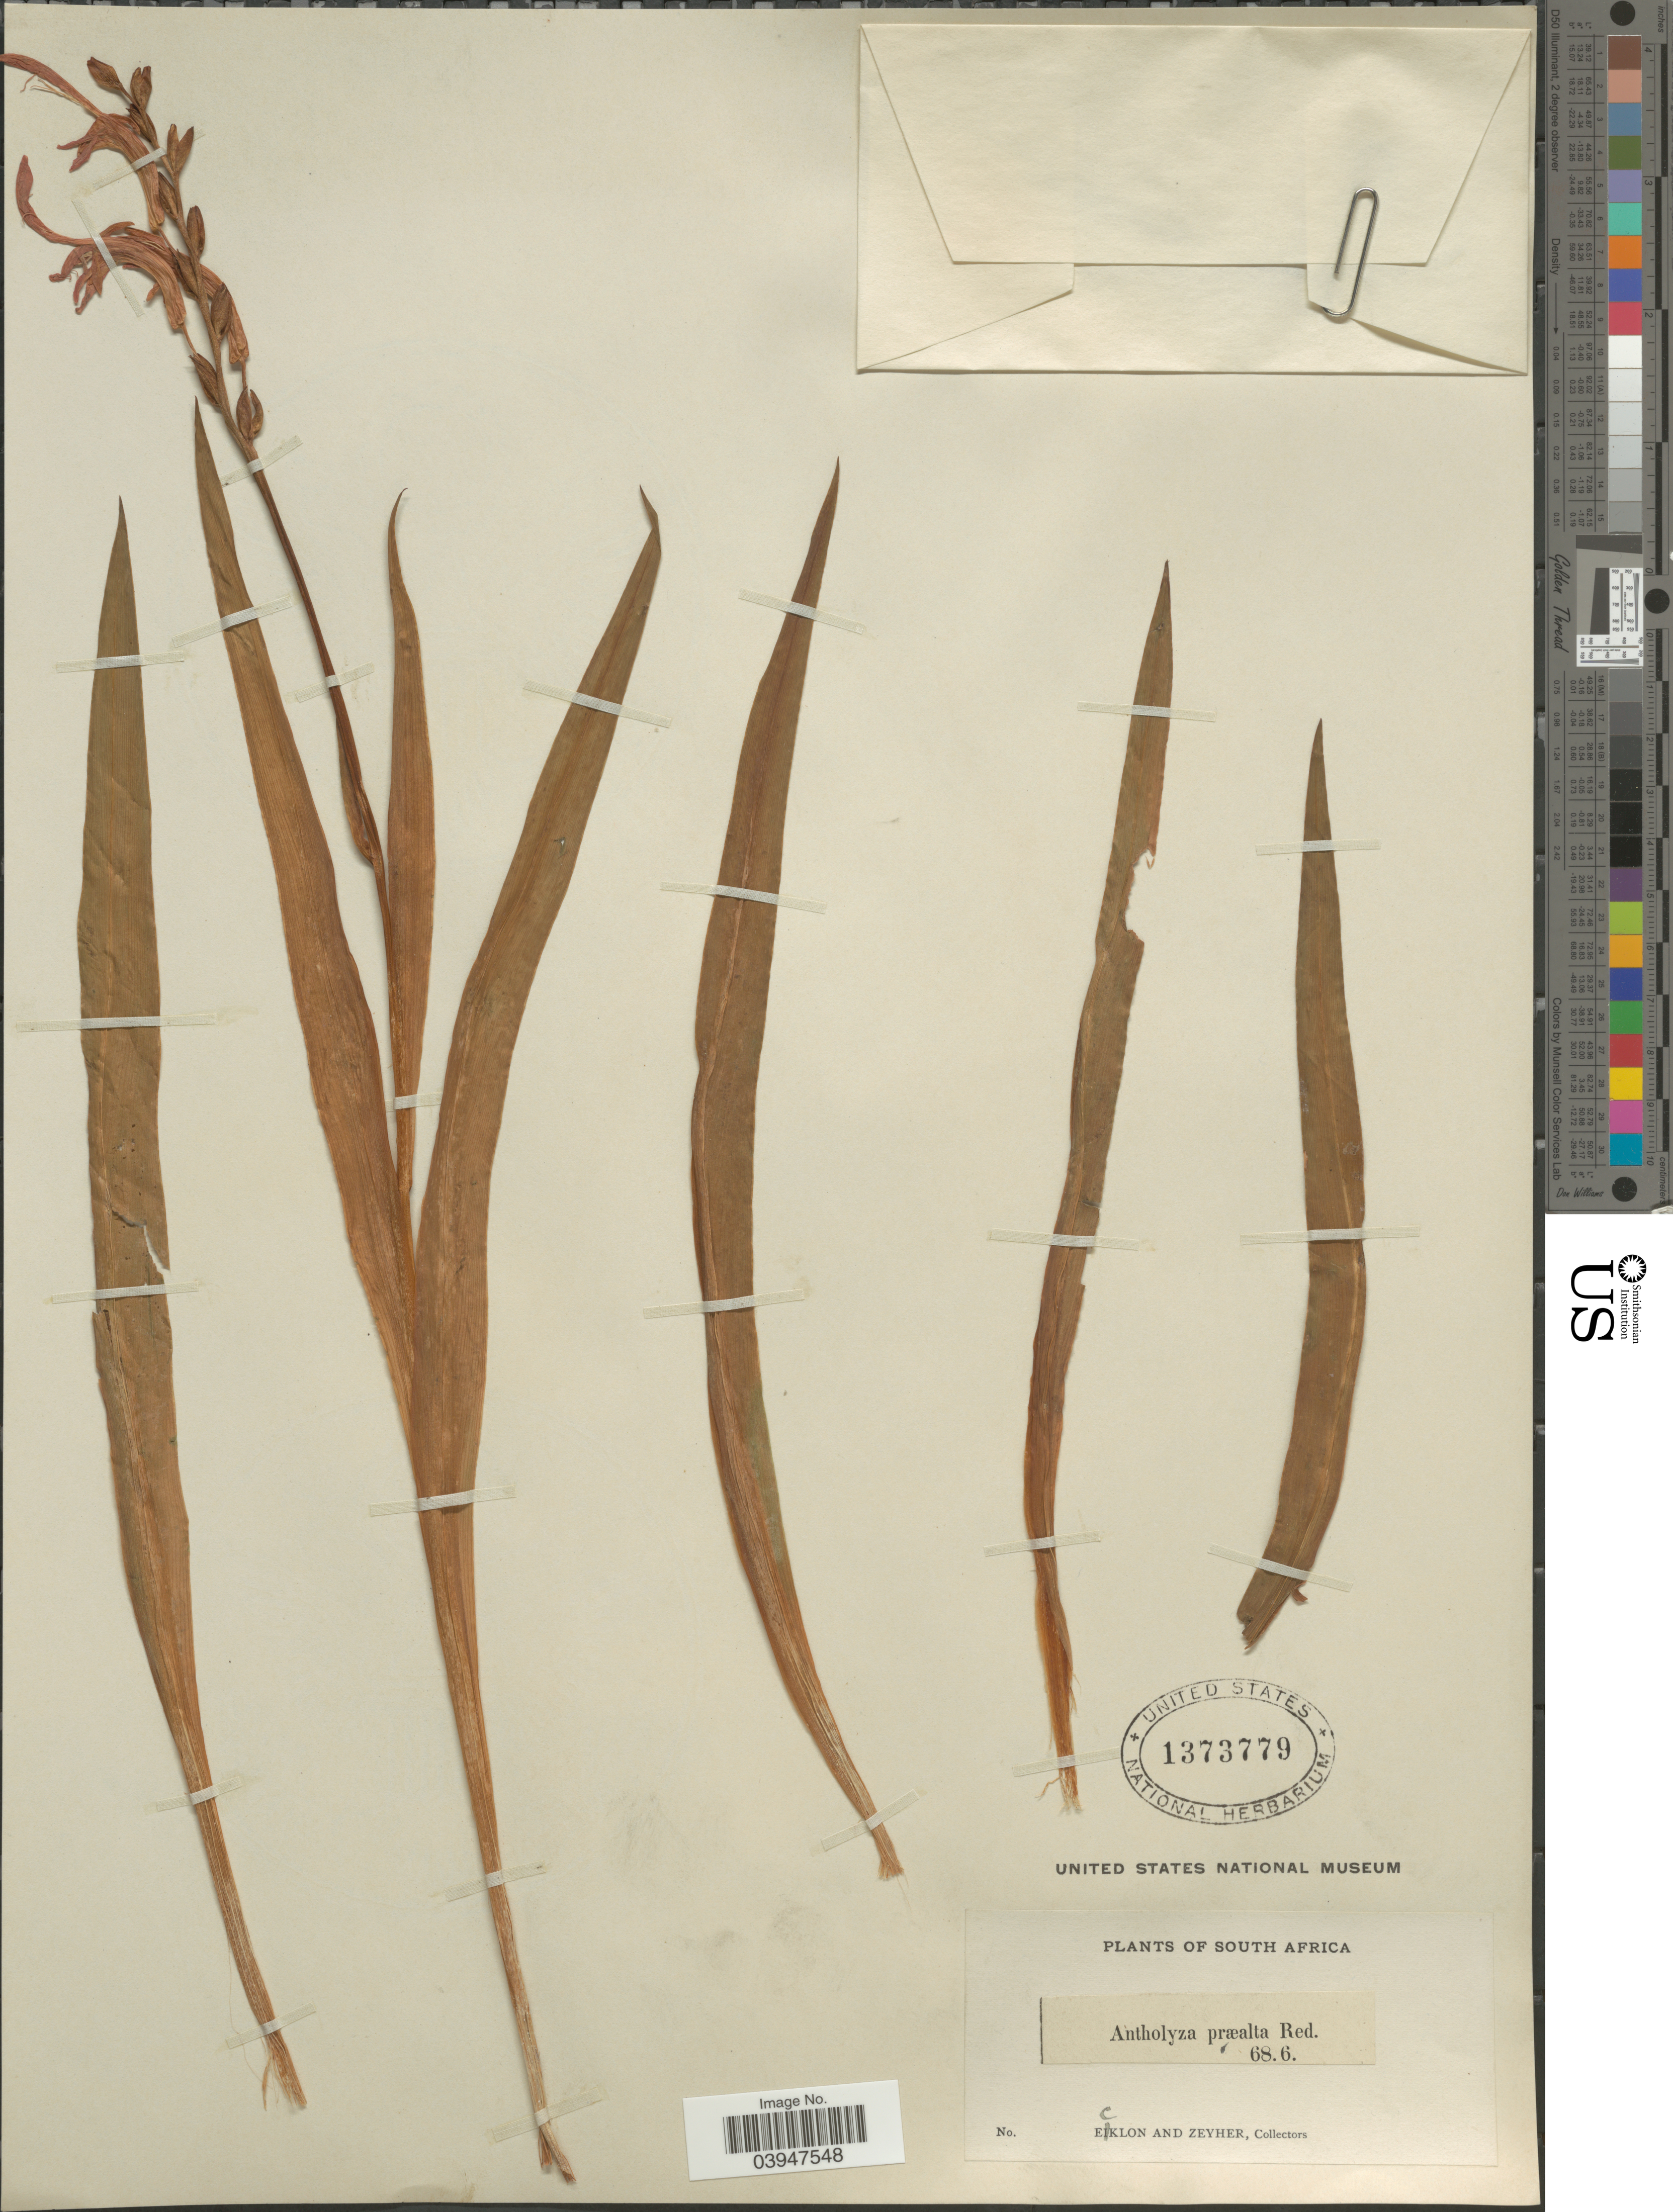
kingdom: Plantae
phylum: Tracheophyta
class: Liliopsida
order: Asparagales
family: Iridaceae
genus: Chasmanthe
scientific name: Chasmanthe floribunda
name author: (Salisb.) N.E. Br.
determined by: Strong, Mark T., (BOT), Smithsonian Institution - National Museum of Natural History (UNITED STATES)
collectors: -. Ecklon & -. Zeyher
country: South Africa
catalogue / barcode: US 1373779